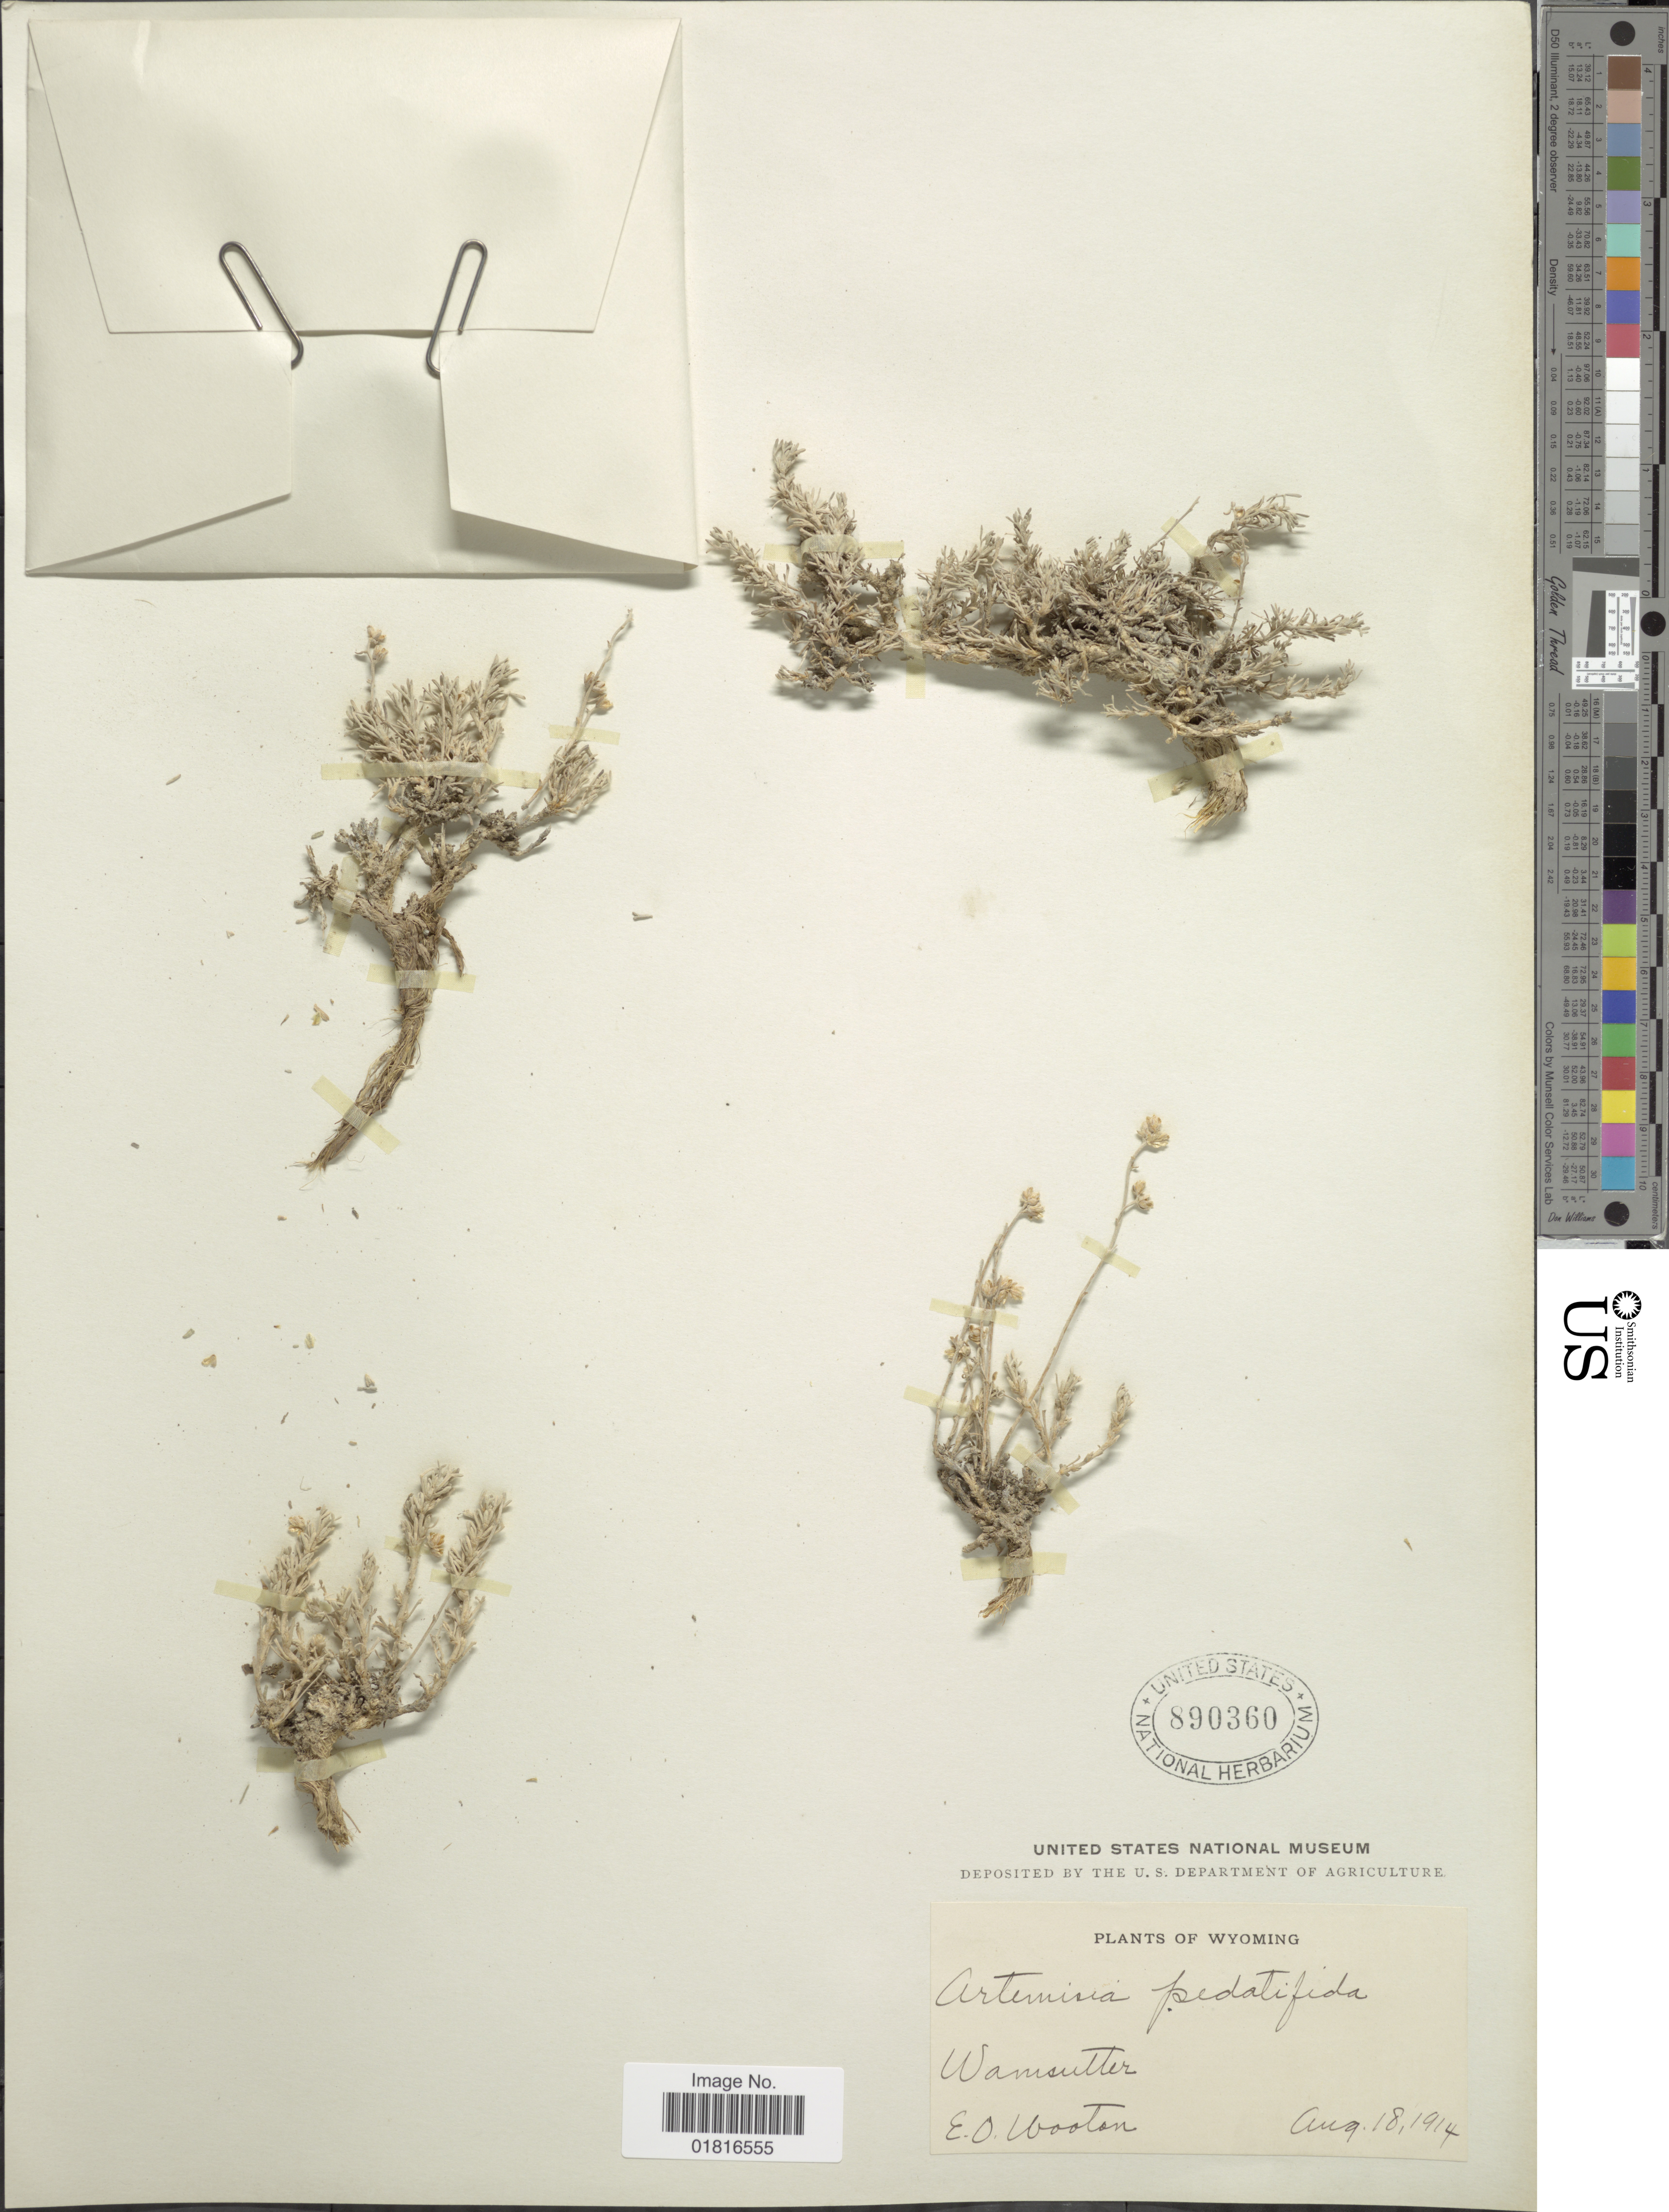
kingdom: Plantae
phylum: Tracheophyta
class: Magnoliopsida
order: Asterales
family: Asteraceae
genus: Artemisia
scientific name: Artemisia pedatifida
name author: Nutt.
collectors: E. O. Wooton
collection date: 1914-08-18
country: United States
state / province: Wyoming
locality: Wamsutter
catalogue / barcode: US 890360